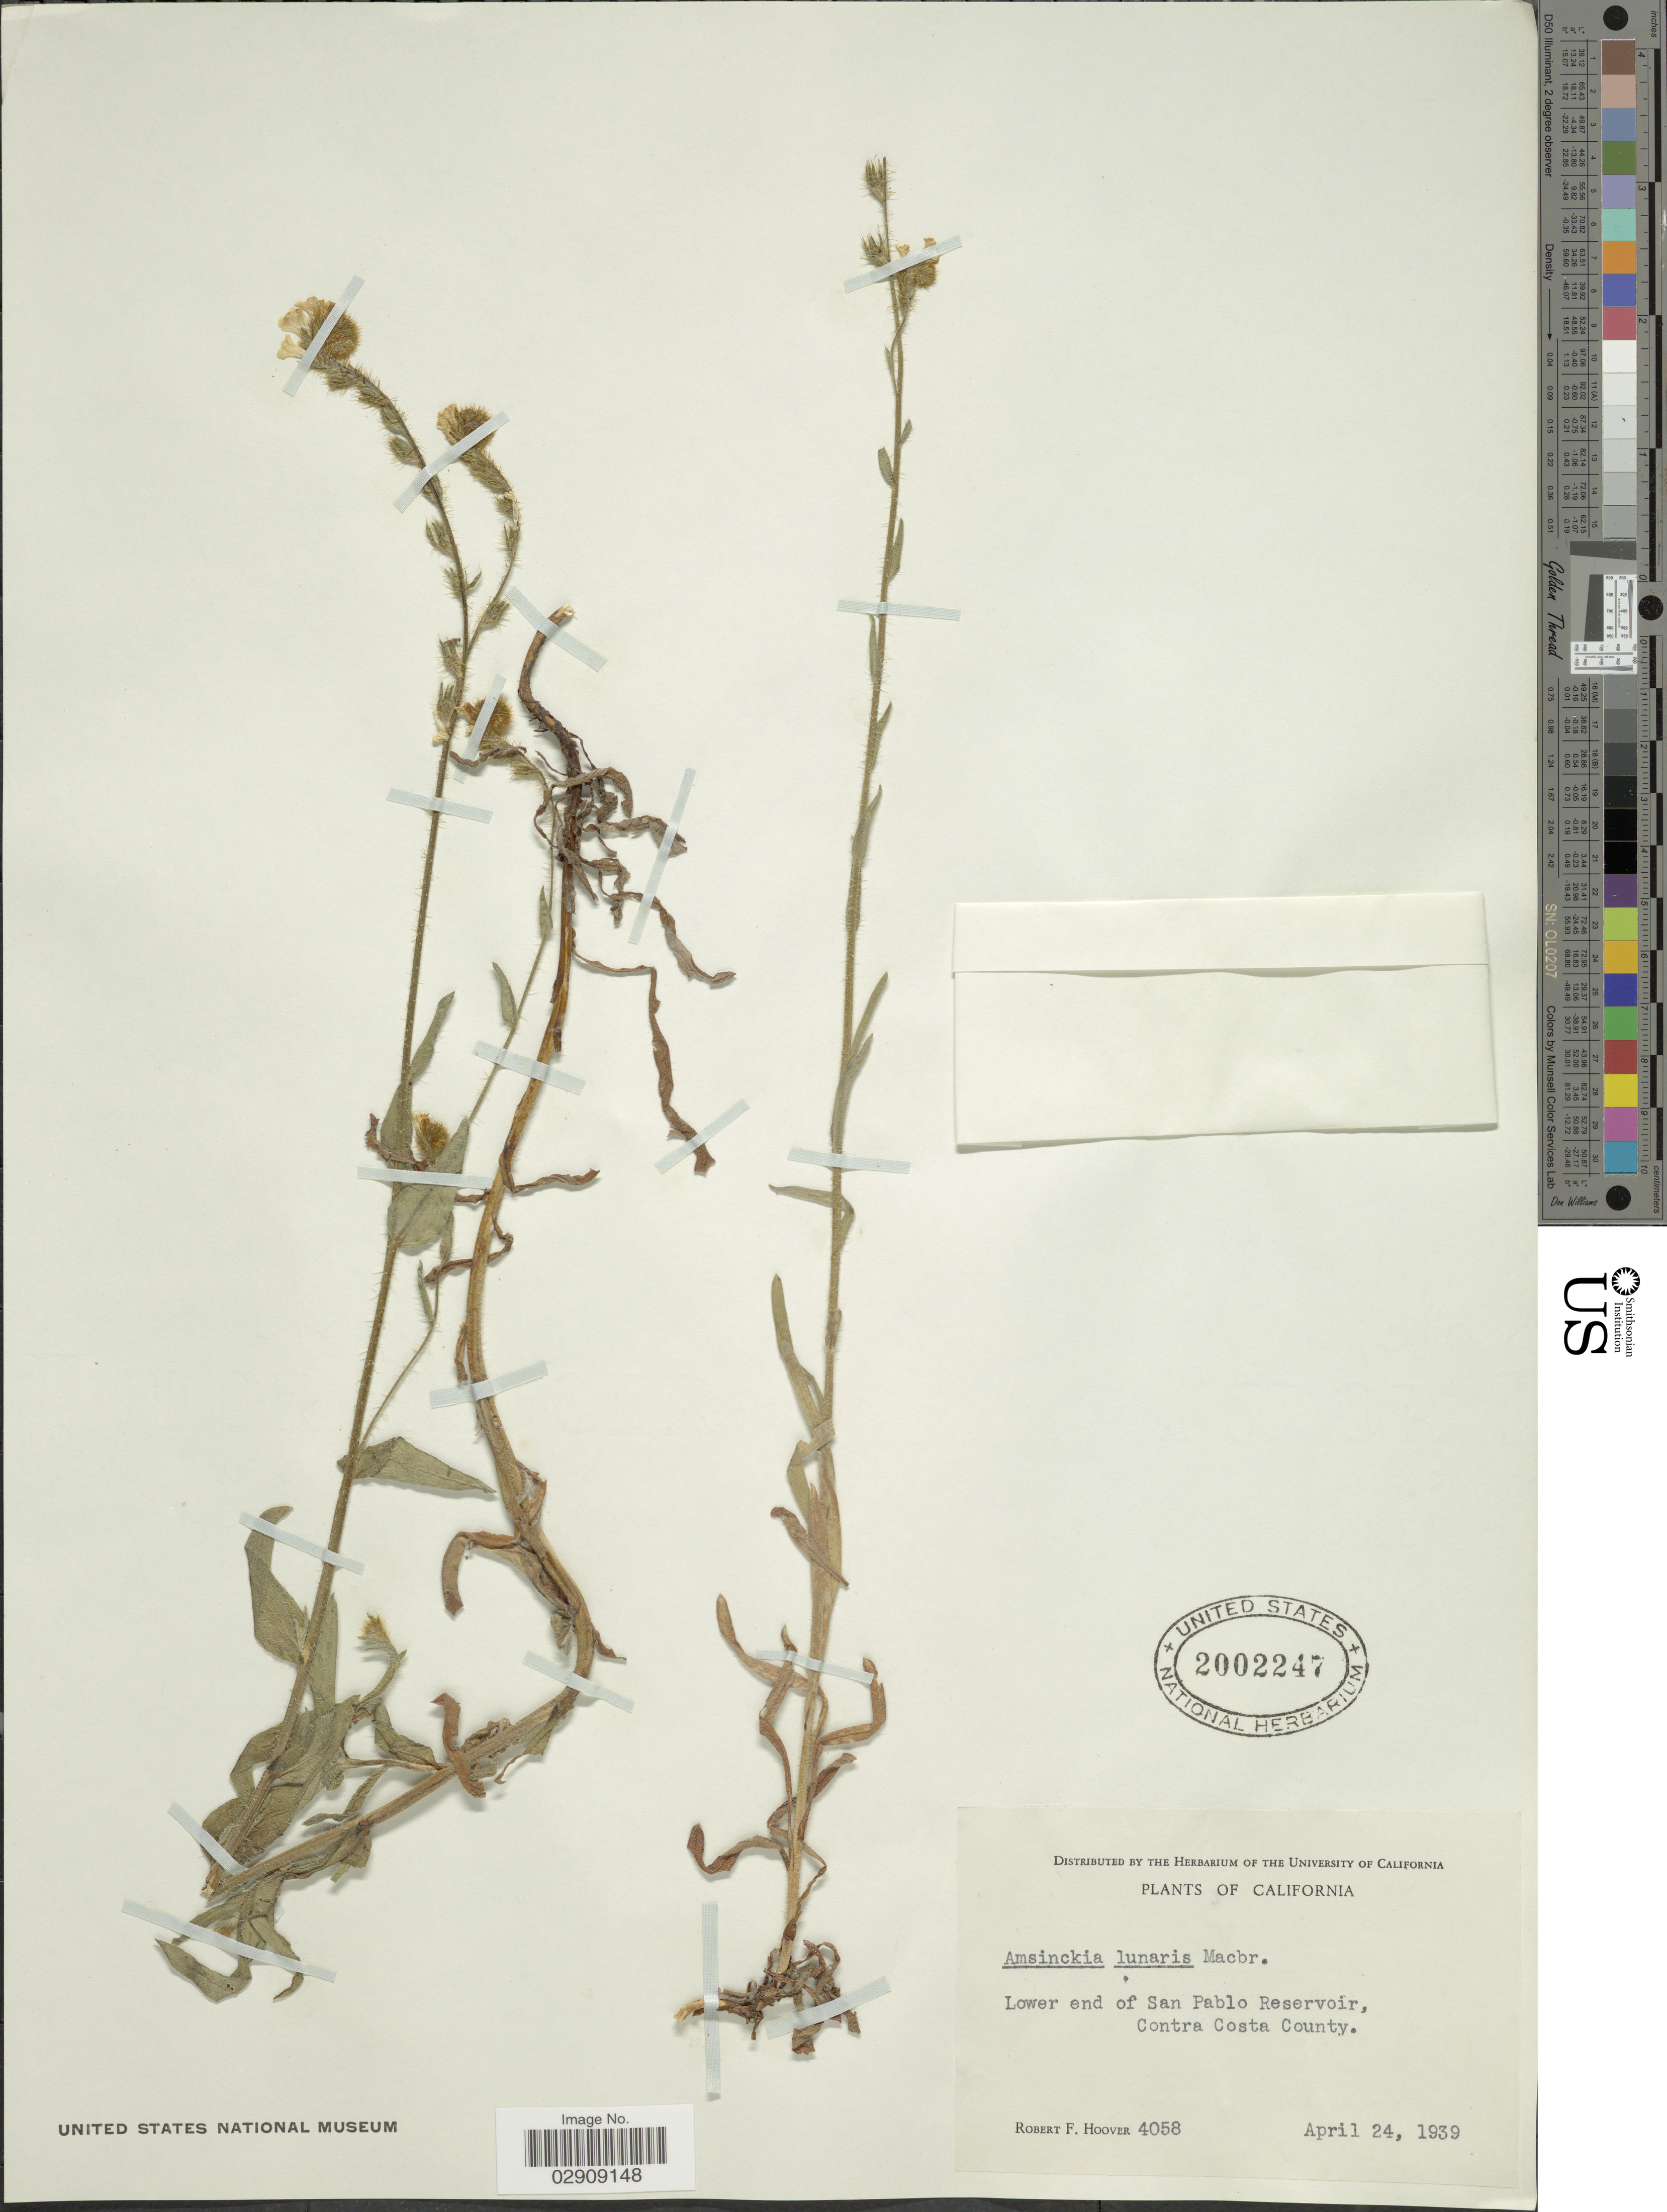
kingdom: Plantae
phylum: Tracheophyta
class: Magnoliopsida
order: Boraginales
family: Boraginaceae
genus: Amsinckia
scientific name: Amsinckia lunaris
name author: J.F. Macbr.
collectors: R. F. Hoover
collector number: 4058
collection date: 1939-04-24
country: United States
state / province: California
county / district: Contra Costa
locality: Lower end of San Pablo Reservoir, Contra Costa County.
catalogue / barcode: US 2002247